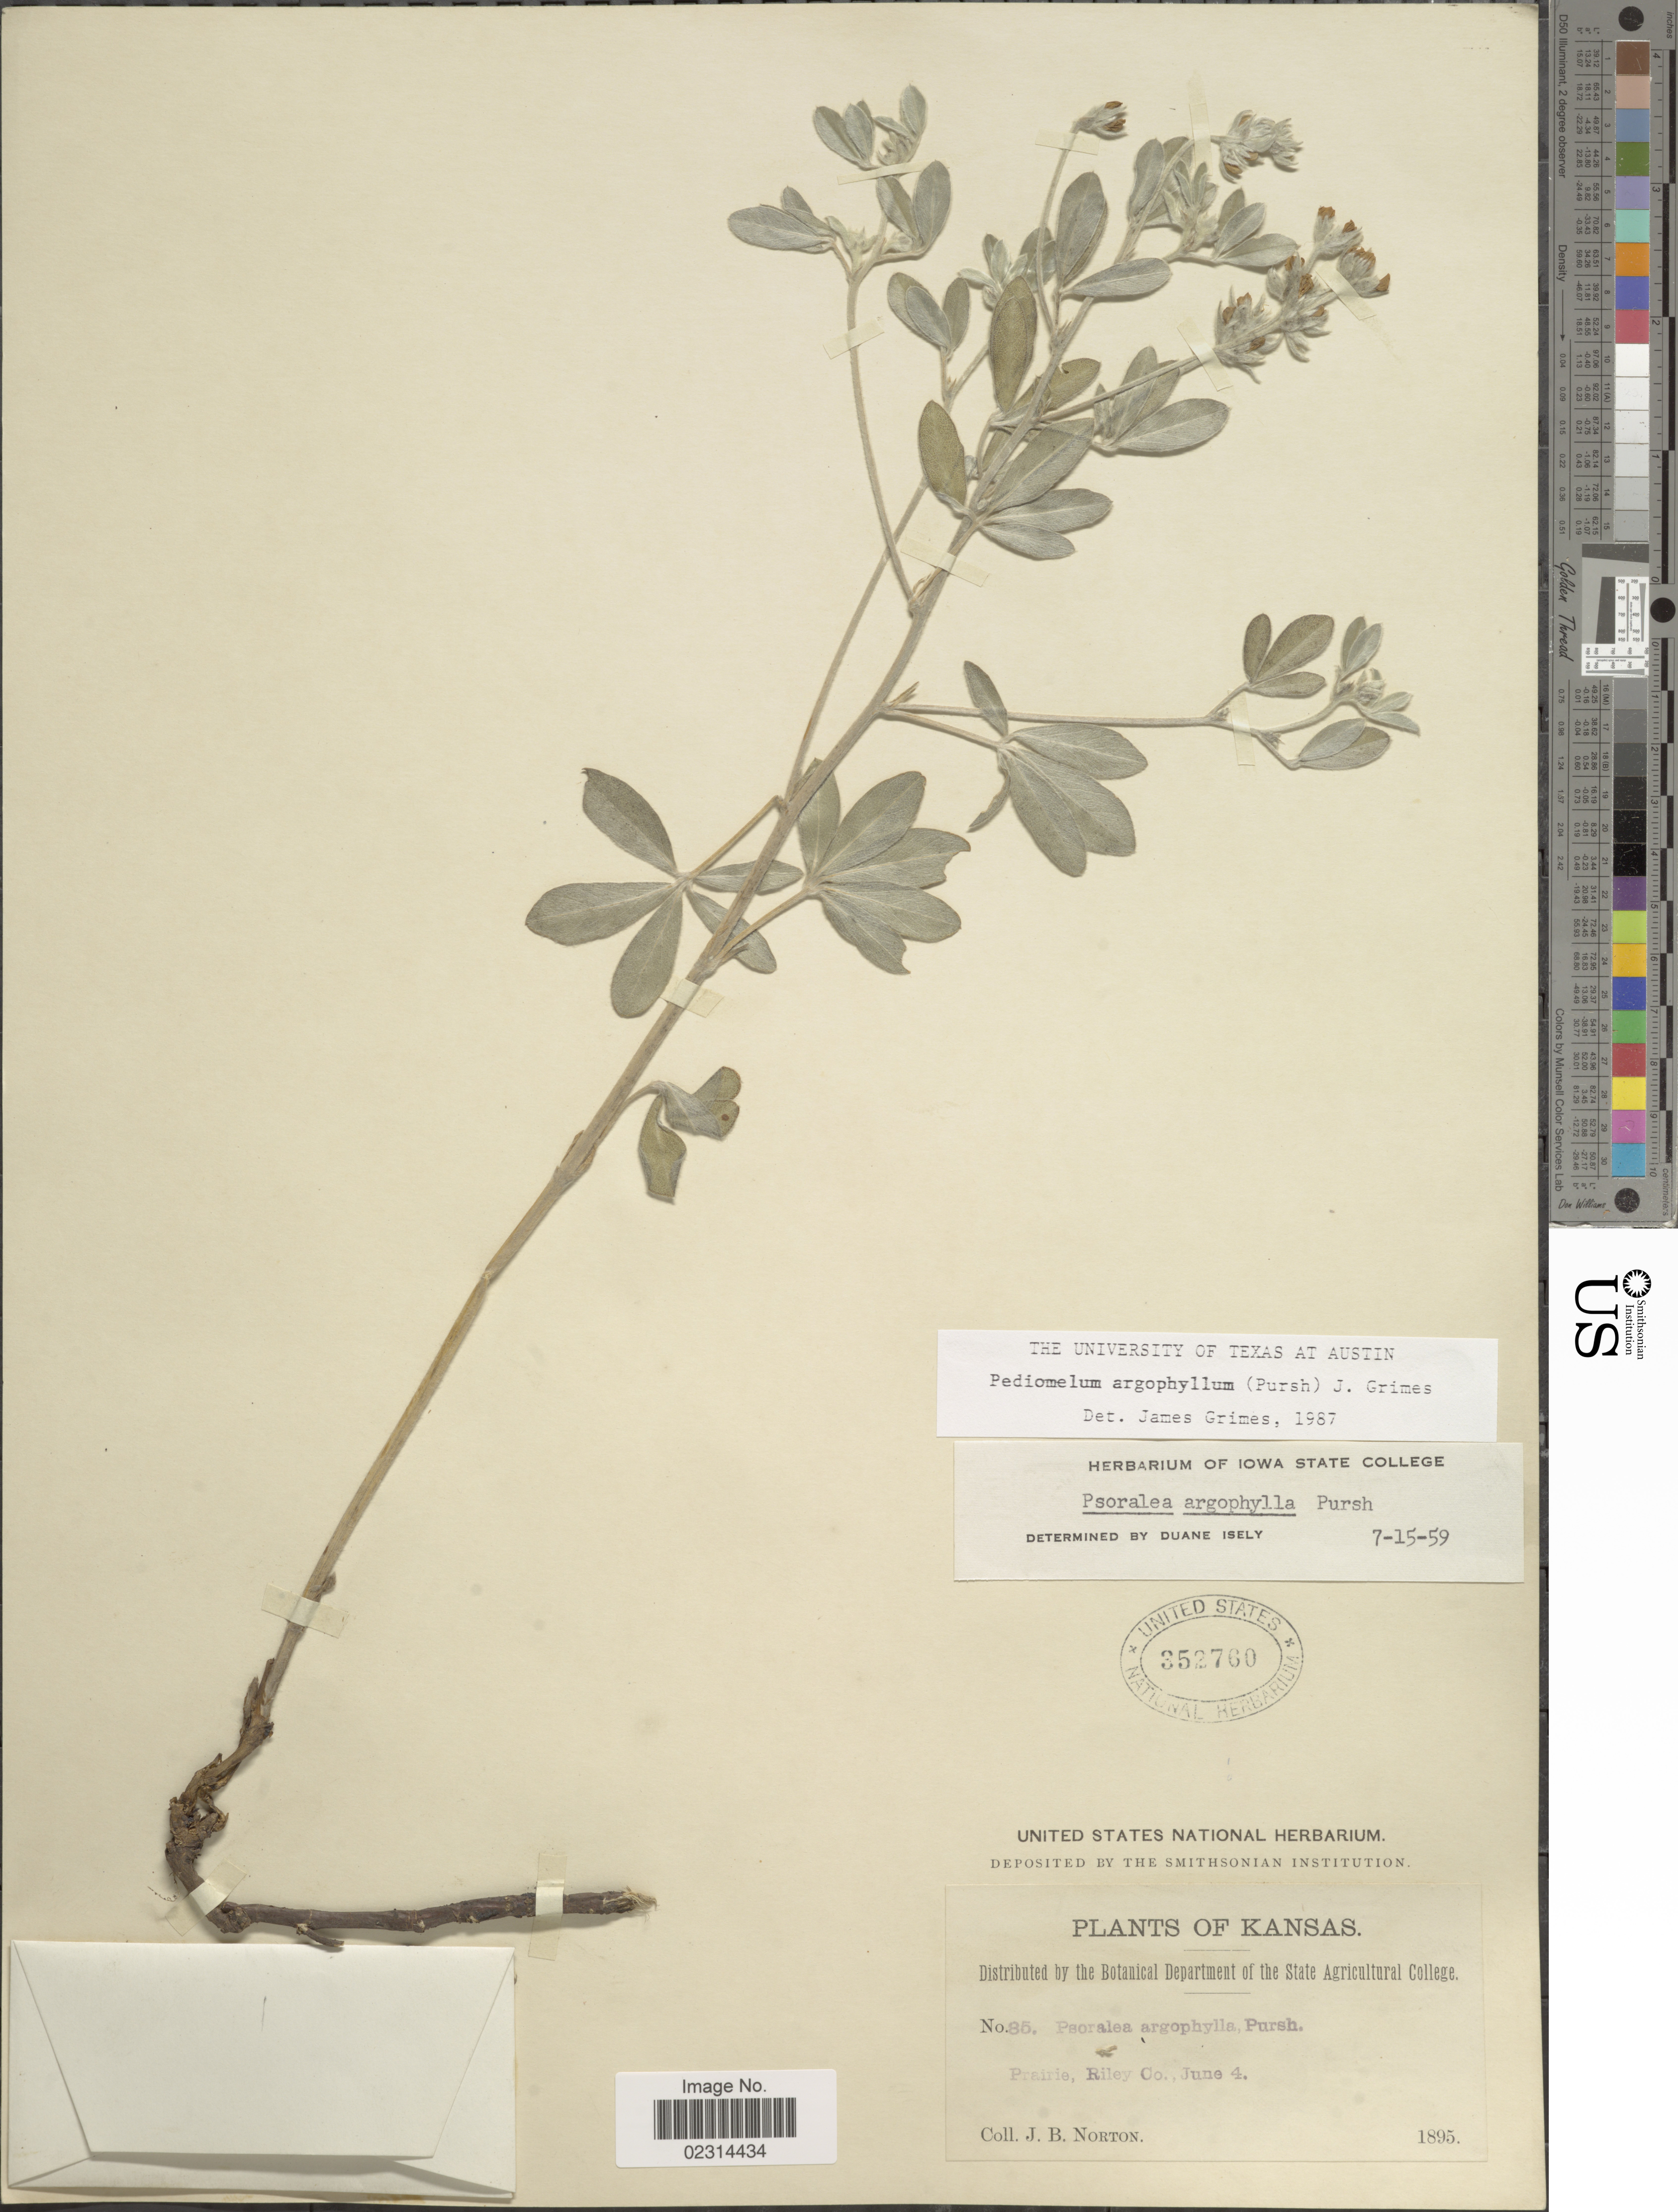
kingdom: Plantae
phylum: Tracheophyta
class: Magnoliopsida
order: Fabales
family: Fabaceae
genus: Pediomelum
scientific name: Pediomelum argophyllum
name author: (Pursh) J.W. Grimes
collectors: J. B. Norton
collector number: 85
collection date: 1895-06-04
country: United States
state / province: Kansas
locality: Riley Co.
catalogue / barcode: US 352760